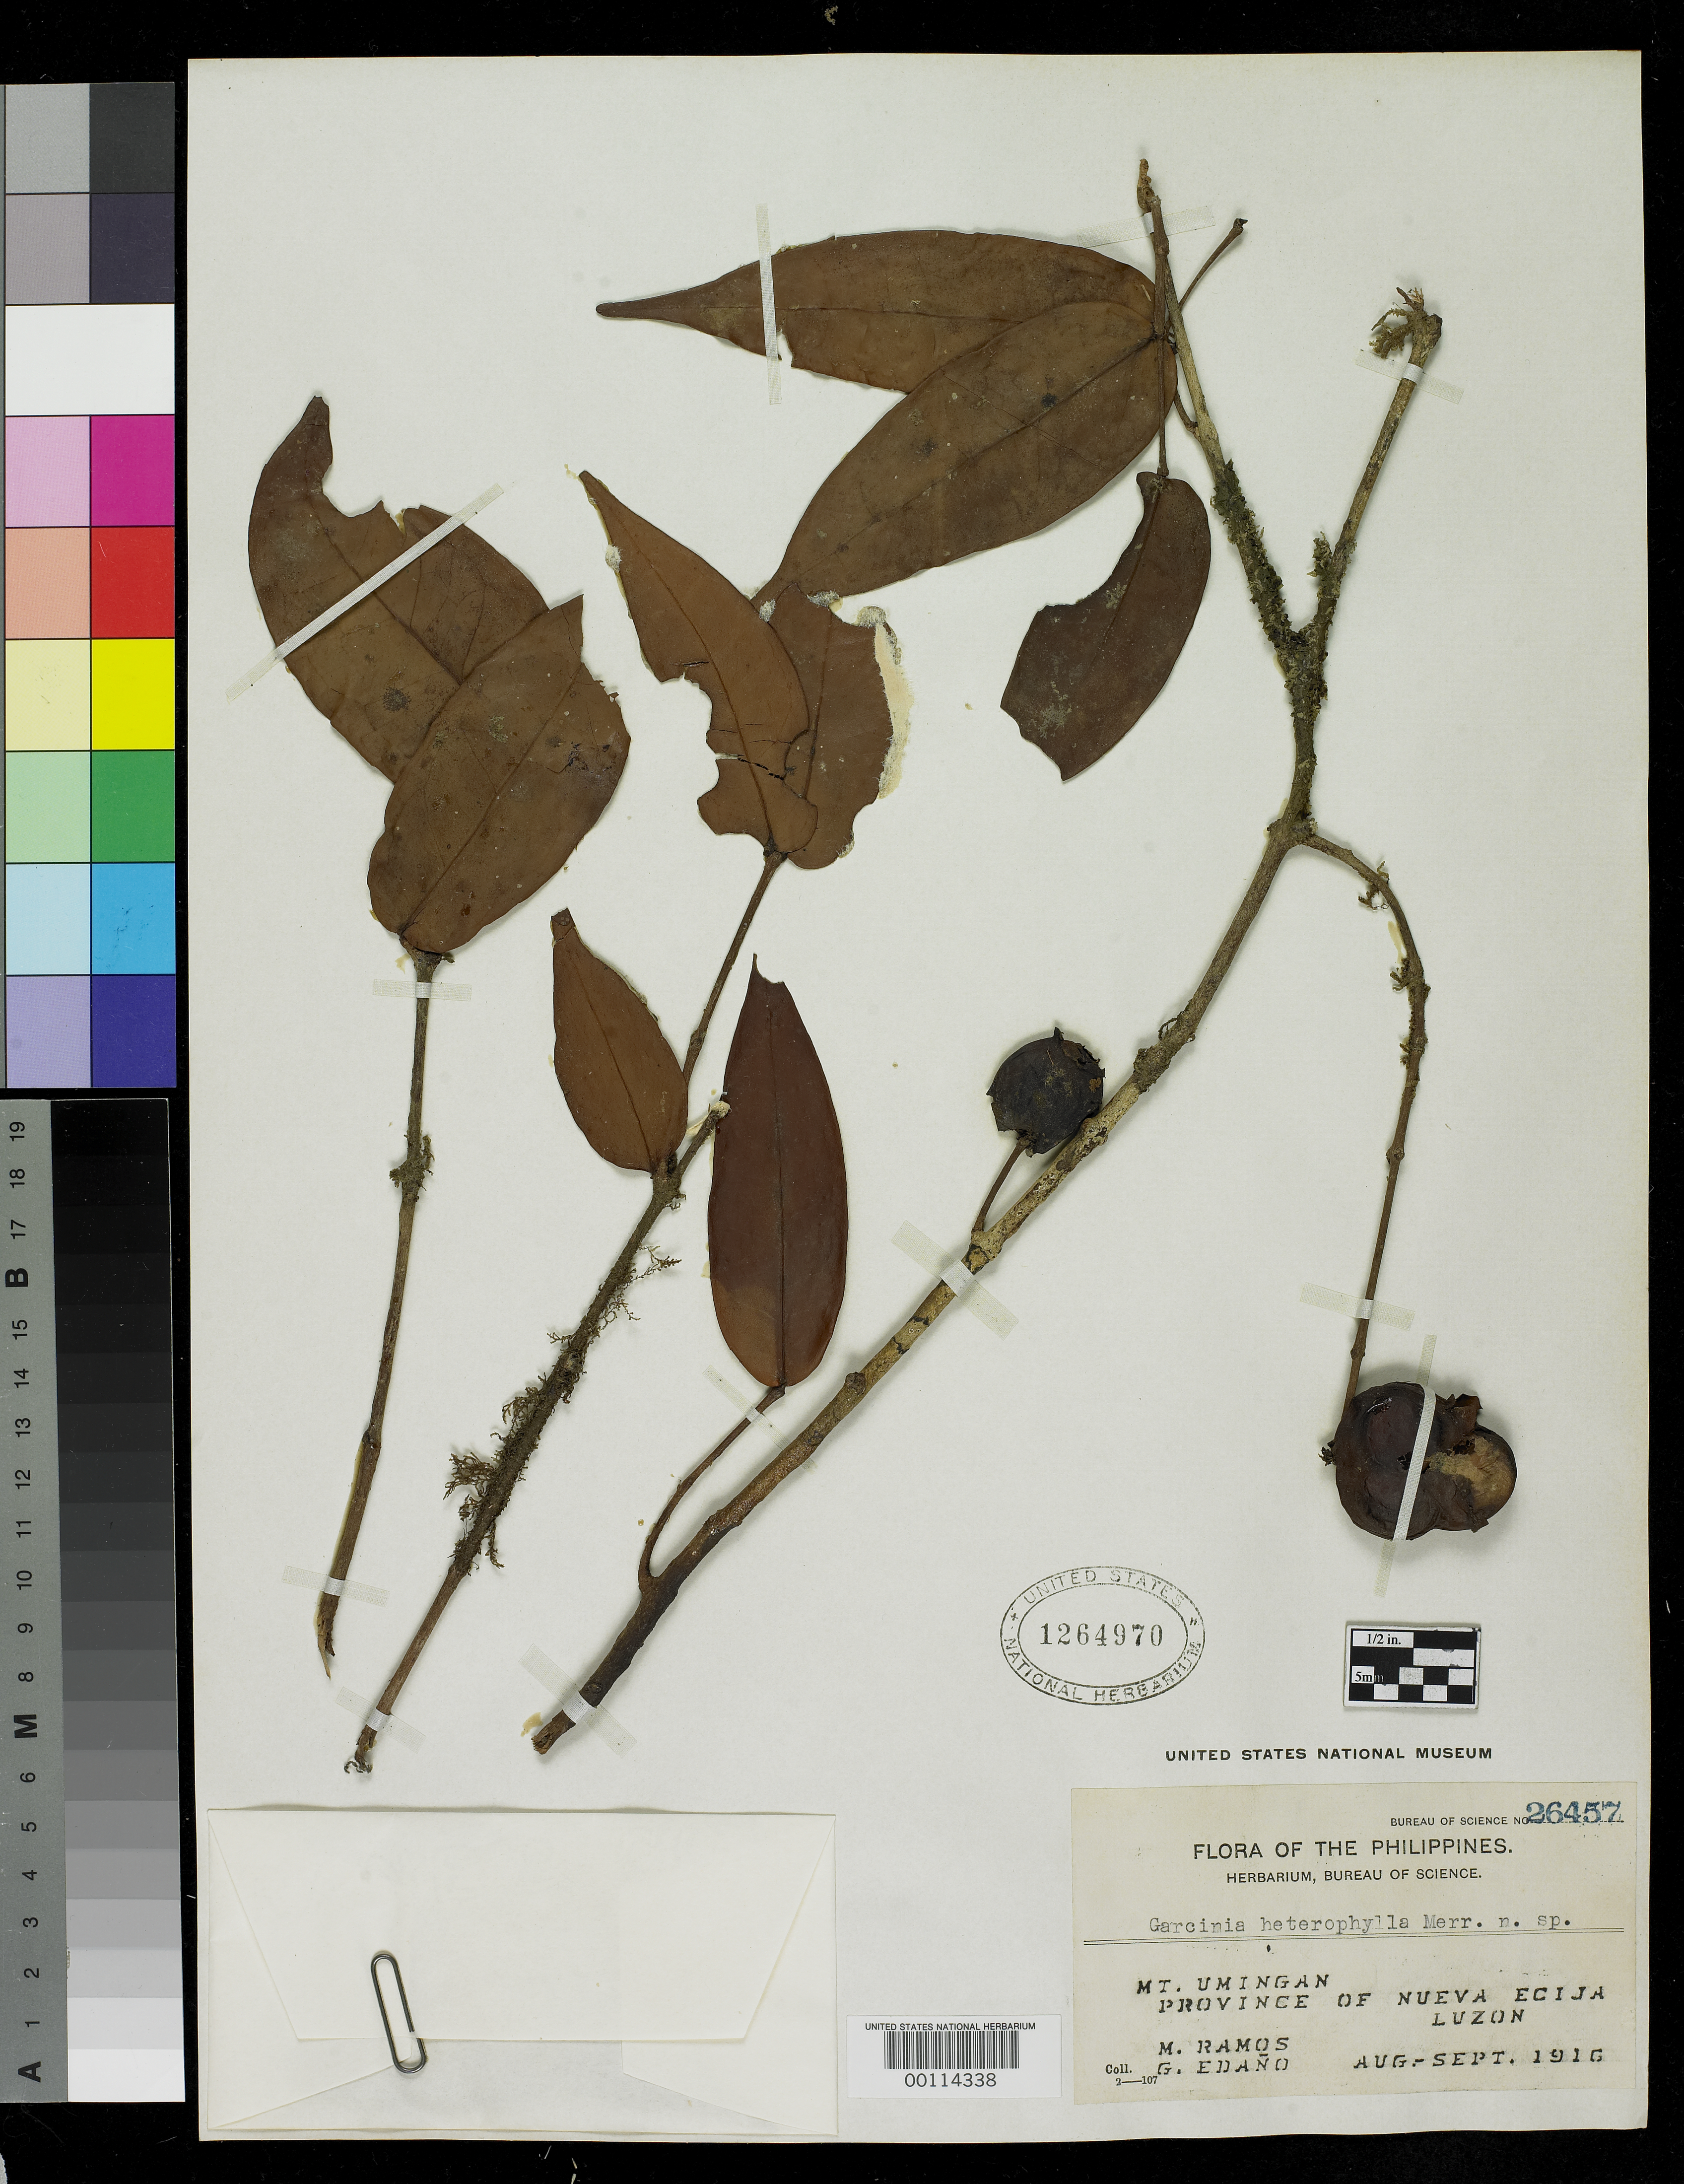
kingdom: Plantae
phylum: Tracheophyta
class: Magnoliopsida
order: Malpighiales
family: Clusiaceae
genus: Garcinia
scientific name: Garcinia heterophylla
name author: Merr.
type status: Isotype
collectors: M. Ramos & G. E. Edaño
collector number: Bur. Sci. 26457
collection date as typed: Aug 1916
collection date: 1916-08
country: Philippines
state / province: Central Luzon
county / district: Nueva Ecija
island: Luzon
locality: Mt. Umingan.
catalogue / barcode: US 1264970